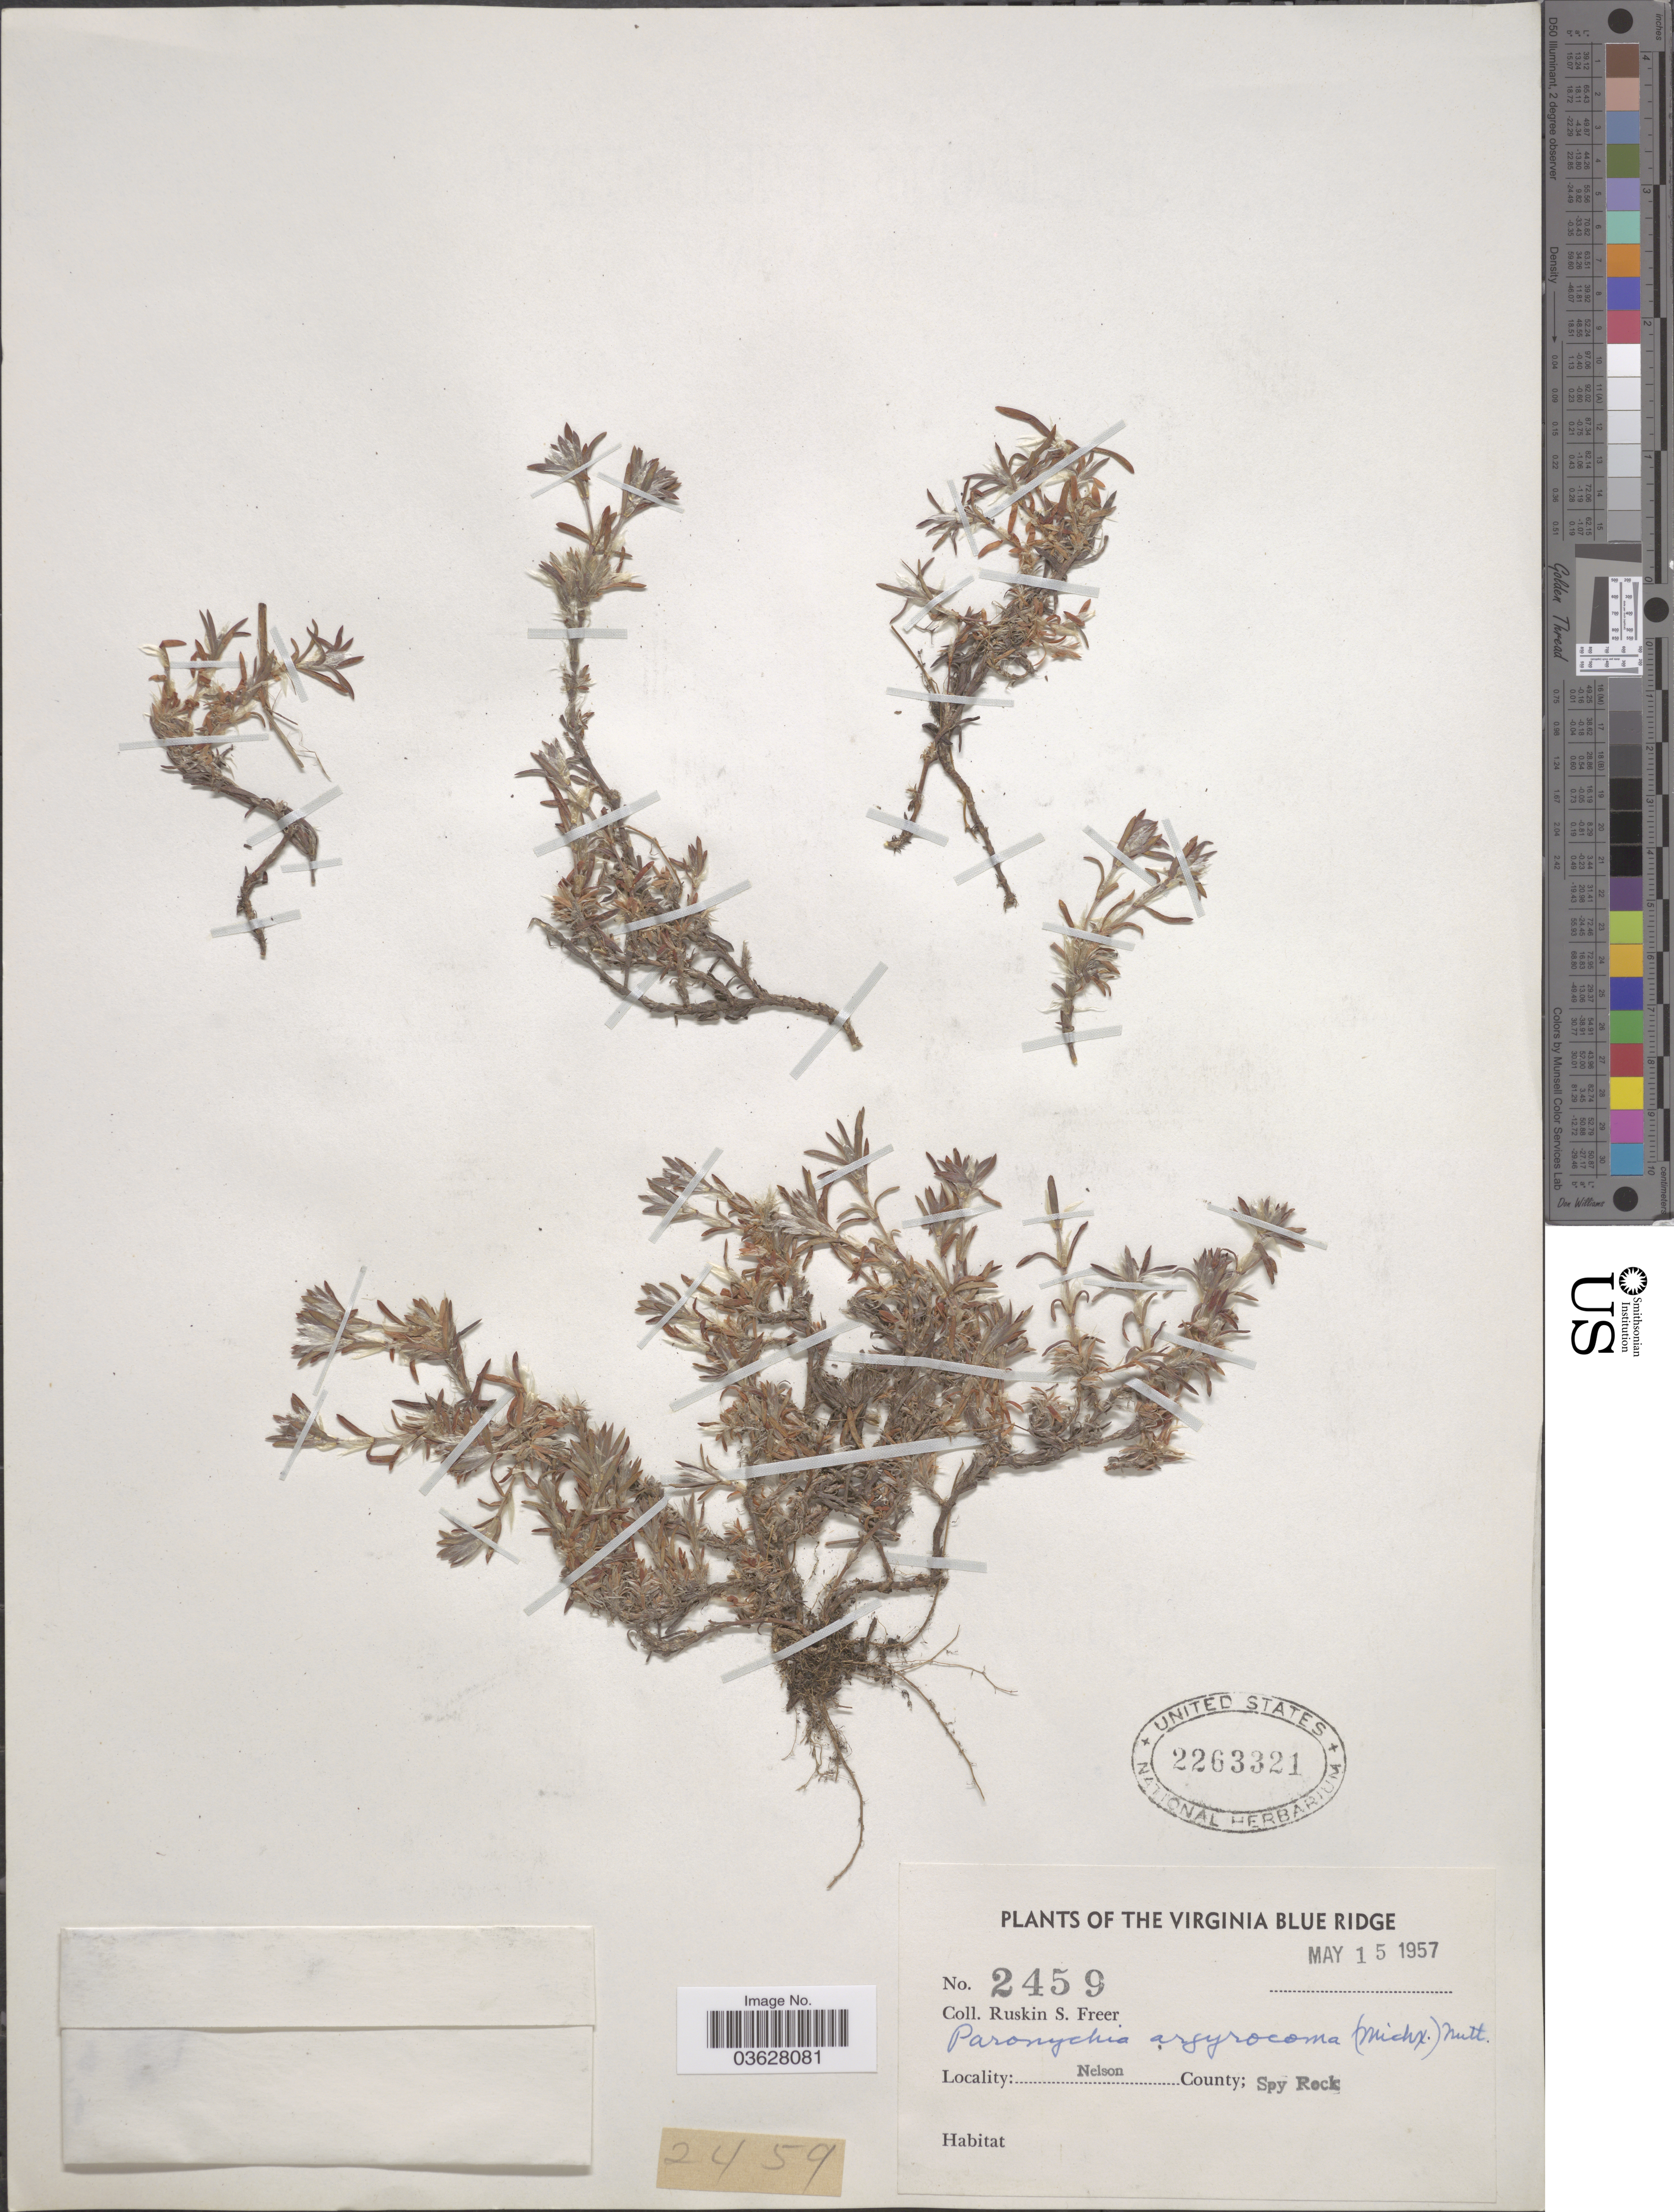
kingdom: Plantae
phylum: Tracheophyta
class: Magnoliopsida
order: Caryophyllales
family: Caryophyllaceae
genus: Paronychia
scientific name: Paronychia sp.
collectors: R. Freer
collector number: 2459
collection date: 1957-05-15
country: United States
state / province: Virginia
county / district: Nelson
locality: The Virginia Blue Ridge. Nelson County; Spy Rock.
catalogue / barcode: US 2263321